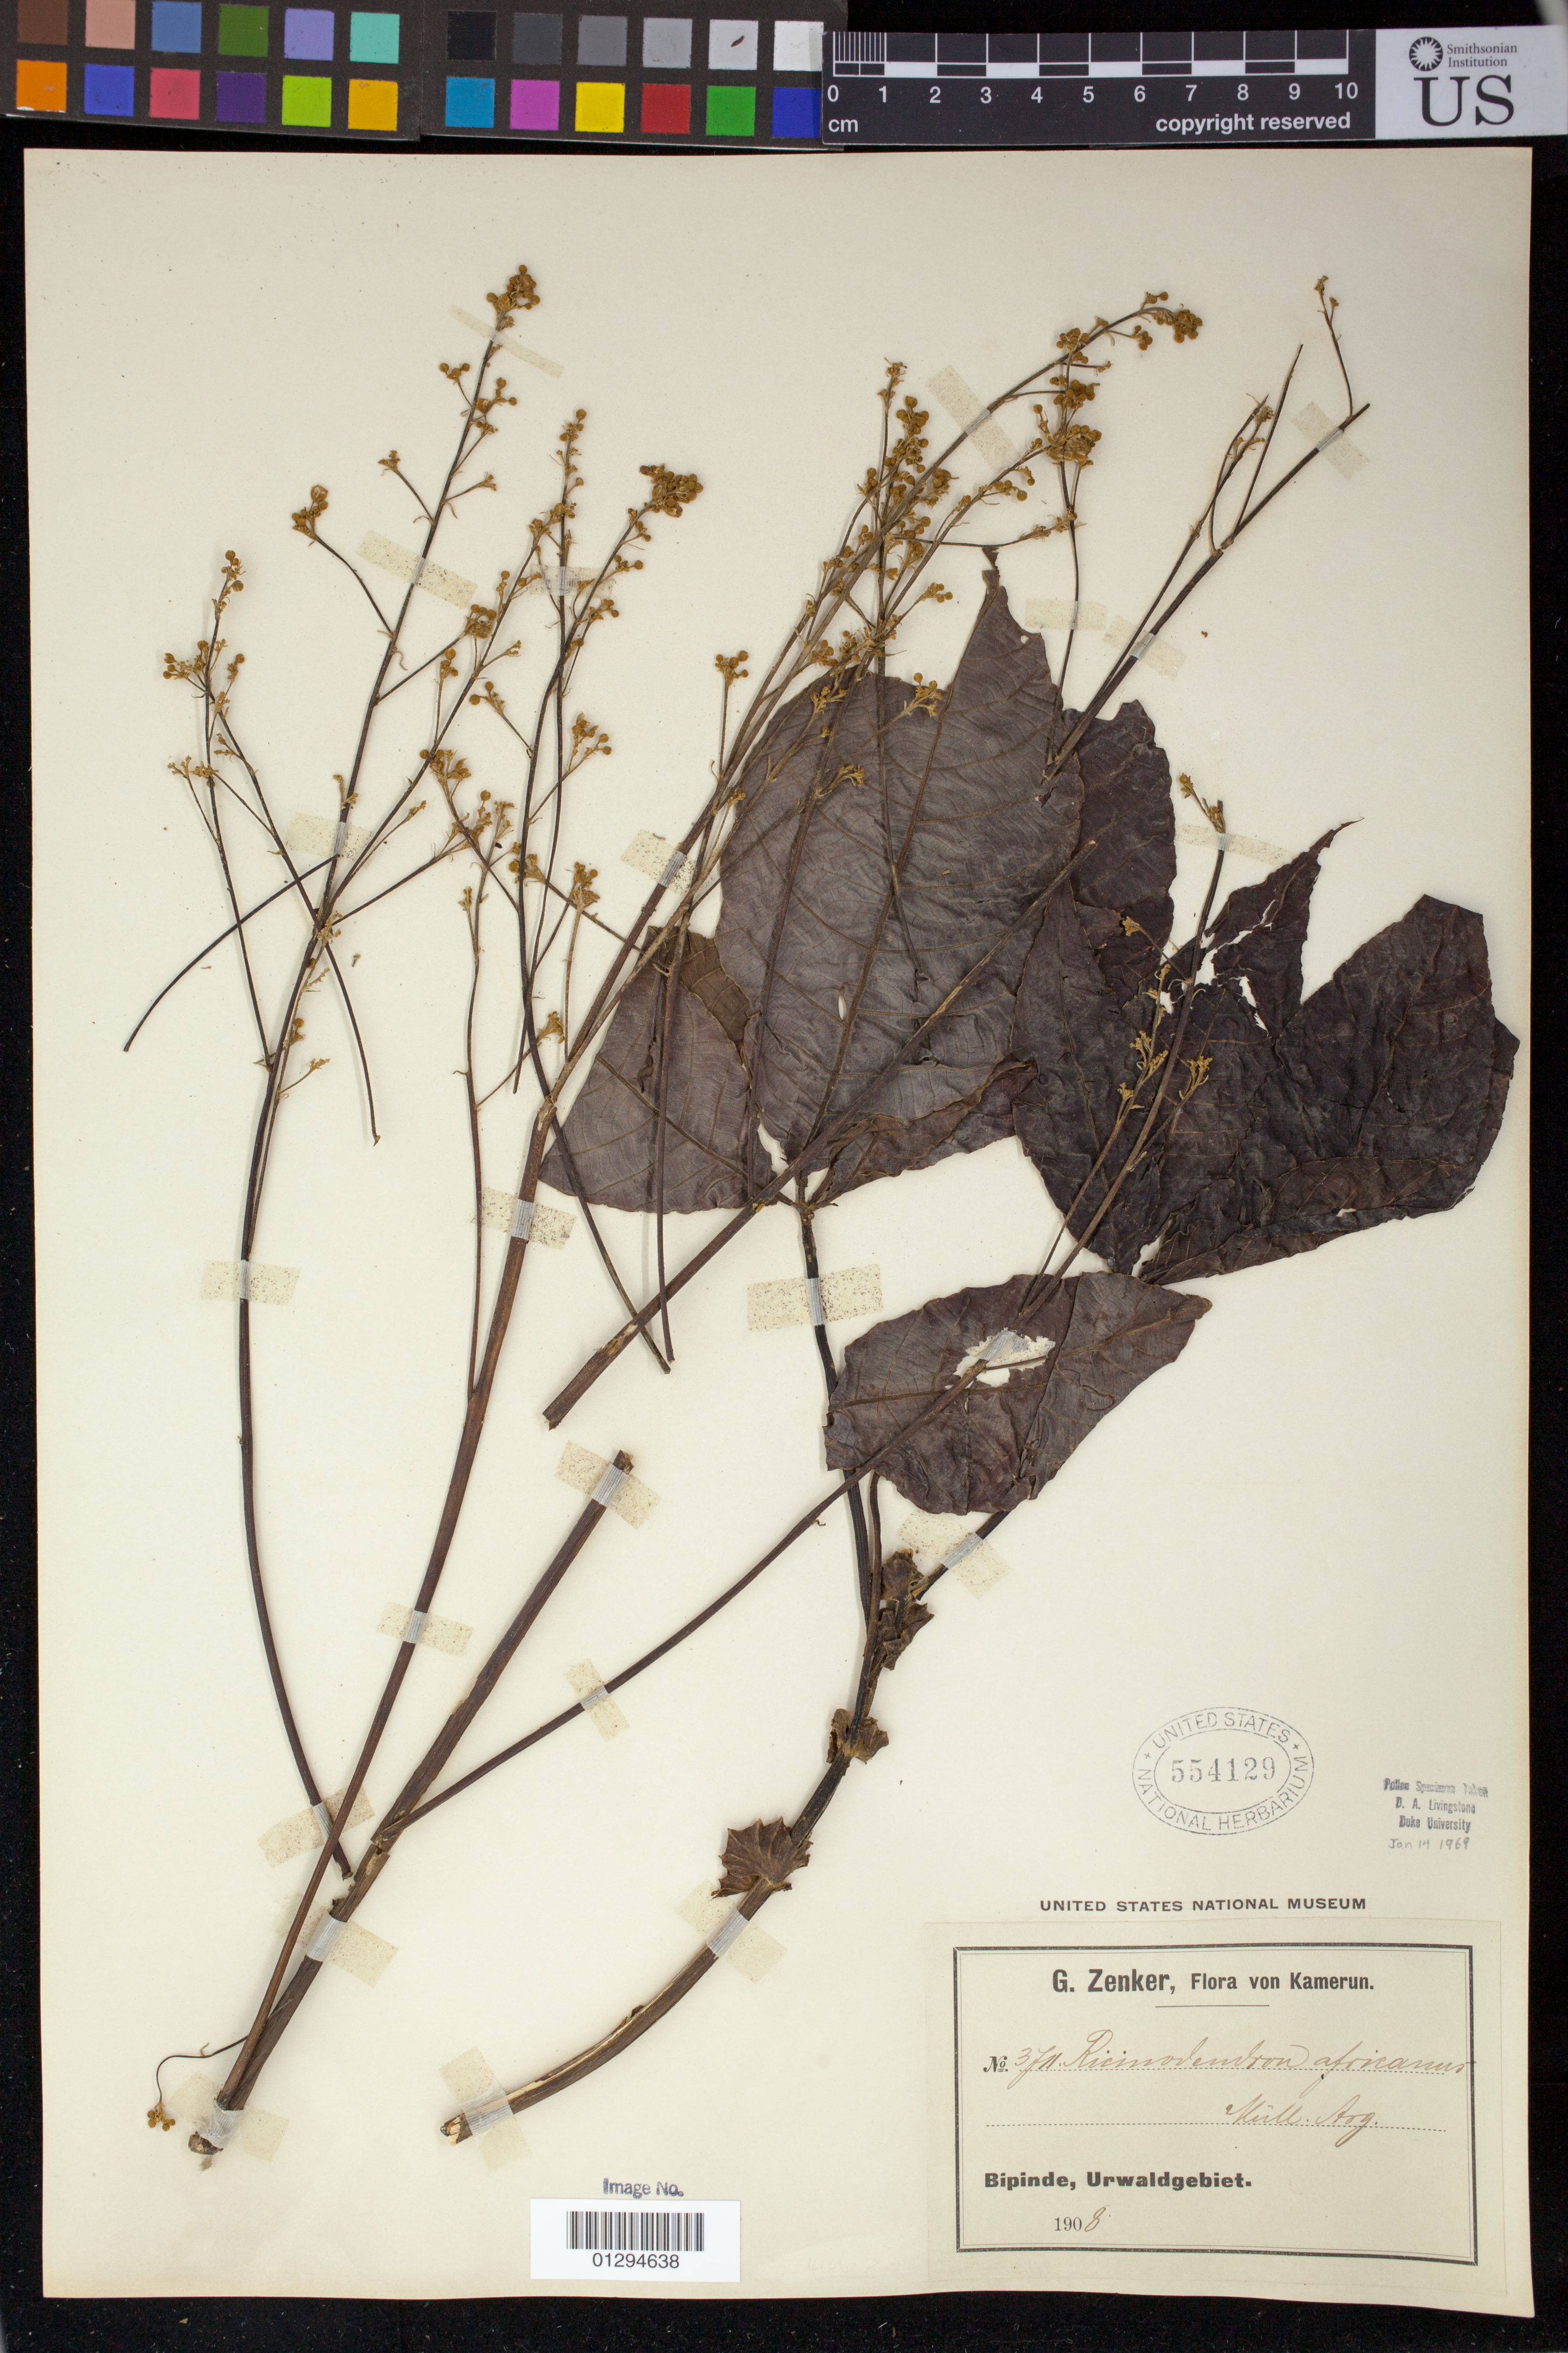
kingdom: Plantae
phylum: Tracheophyta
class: Magnoliopsida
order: Malpighiales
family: Euphorbiaceae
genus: Ricinodendron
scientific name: Ricinodendron africanum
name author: Müll. Arg.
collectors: G. A. Zenker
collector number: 3f11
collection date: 1908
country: Cameroon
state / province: Sud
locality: Bipinde, Urwaldgebiet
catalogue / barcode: US 554129